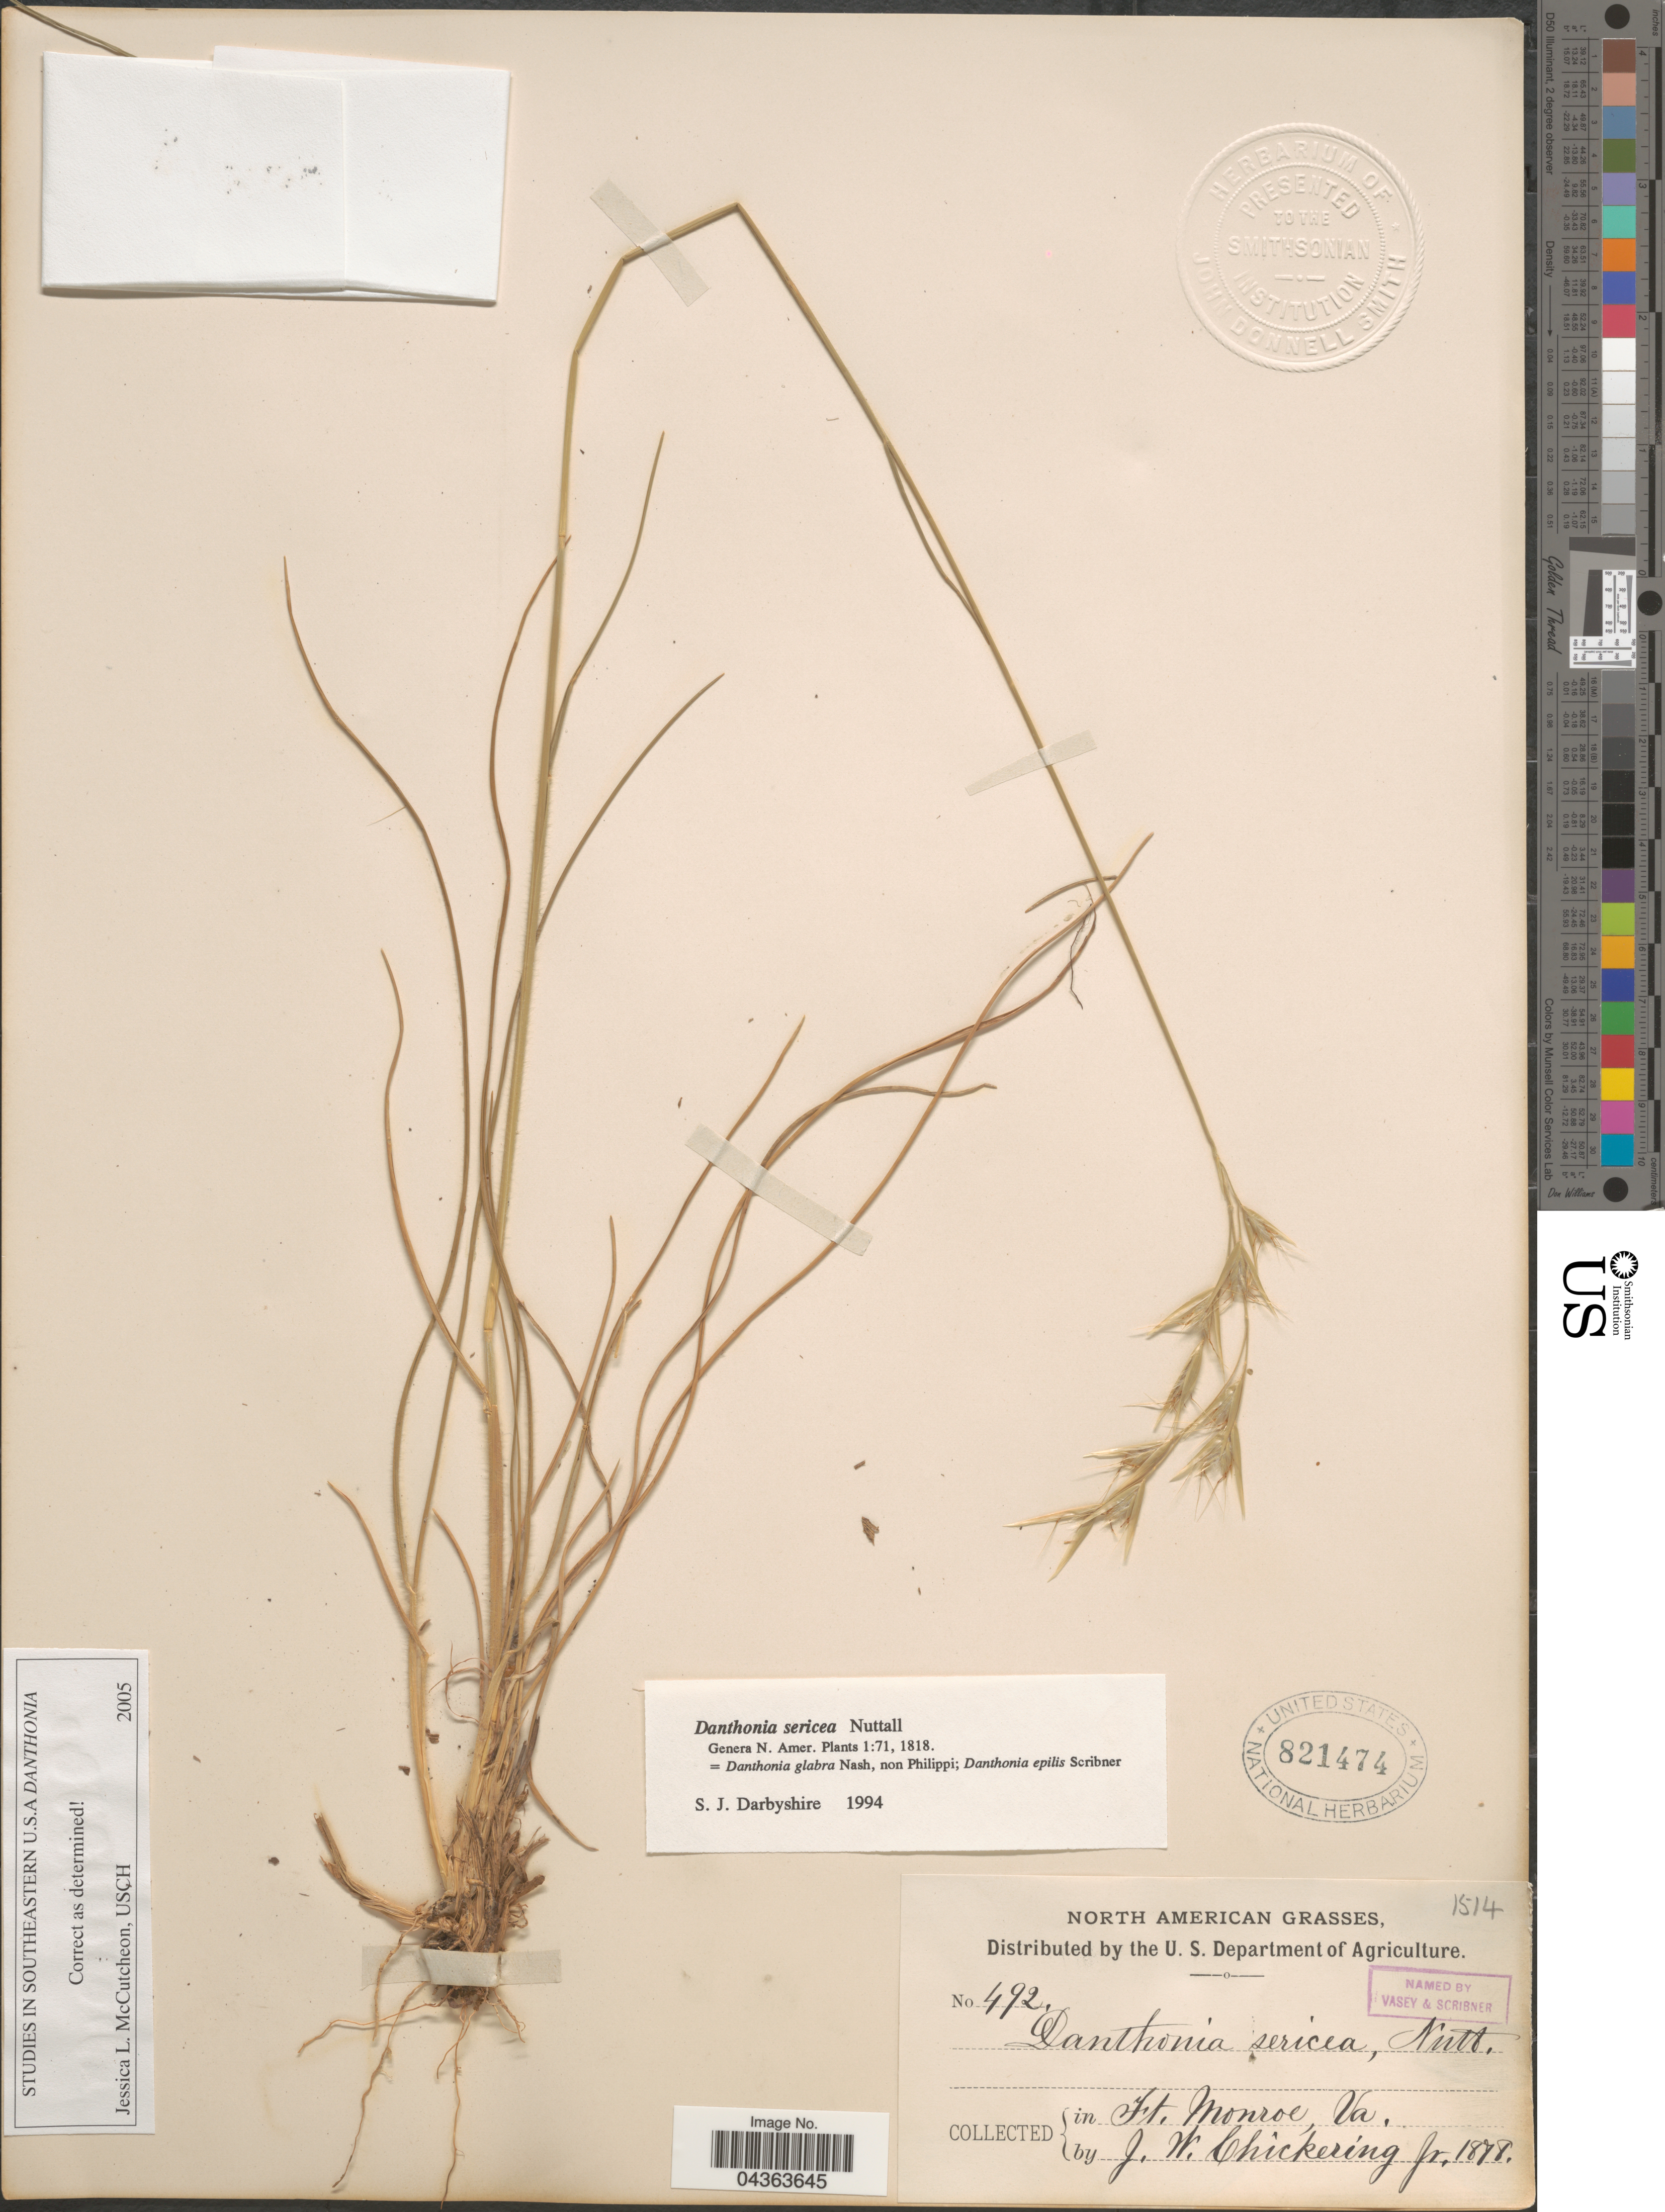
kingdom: Plantae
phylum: Tracheophyta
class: Liliopsida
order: Poales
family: Poaceae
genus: Danthonia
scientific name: Danthonia sericea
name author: Nutt.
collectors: J. W. Chickering Jr.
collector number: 492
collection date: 1878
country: United States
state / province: Virginia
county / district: City of Hampton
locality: Ft. Monroe.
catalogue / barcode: US 821474